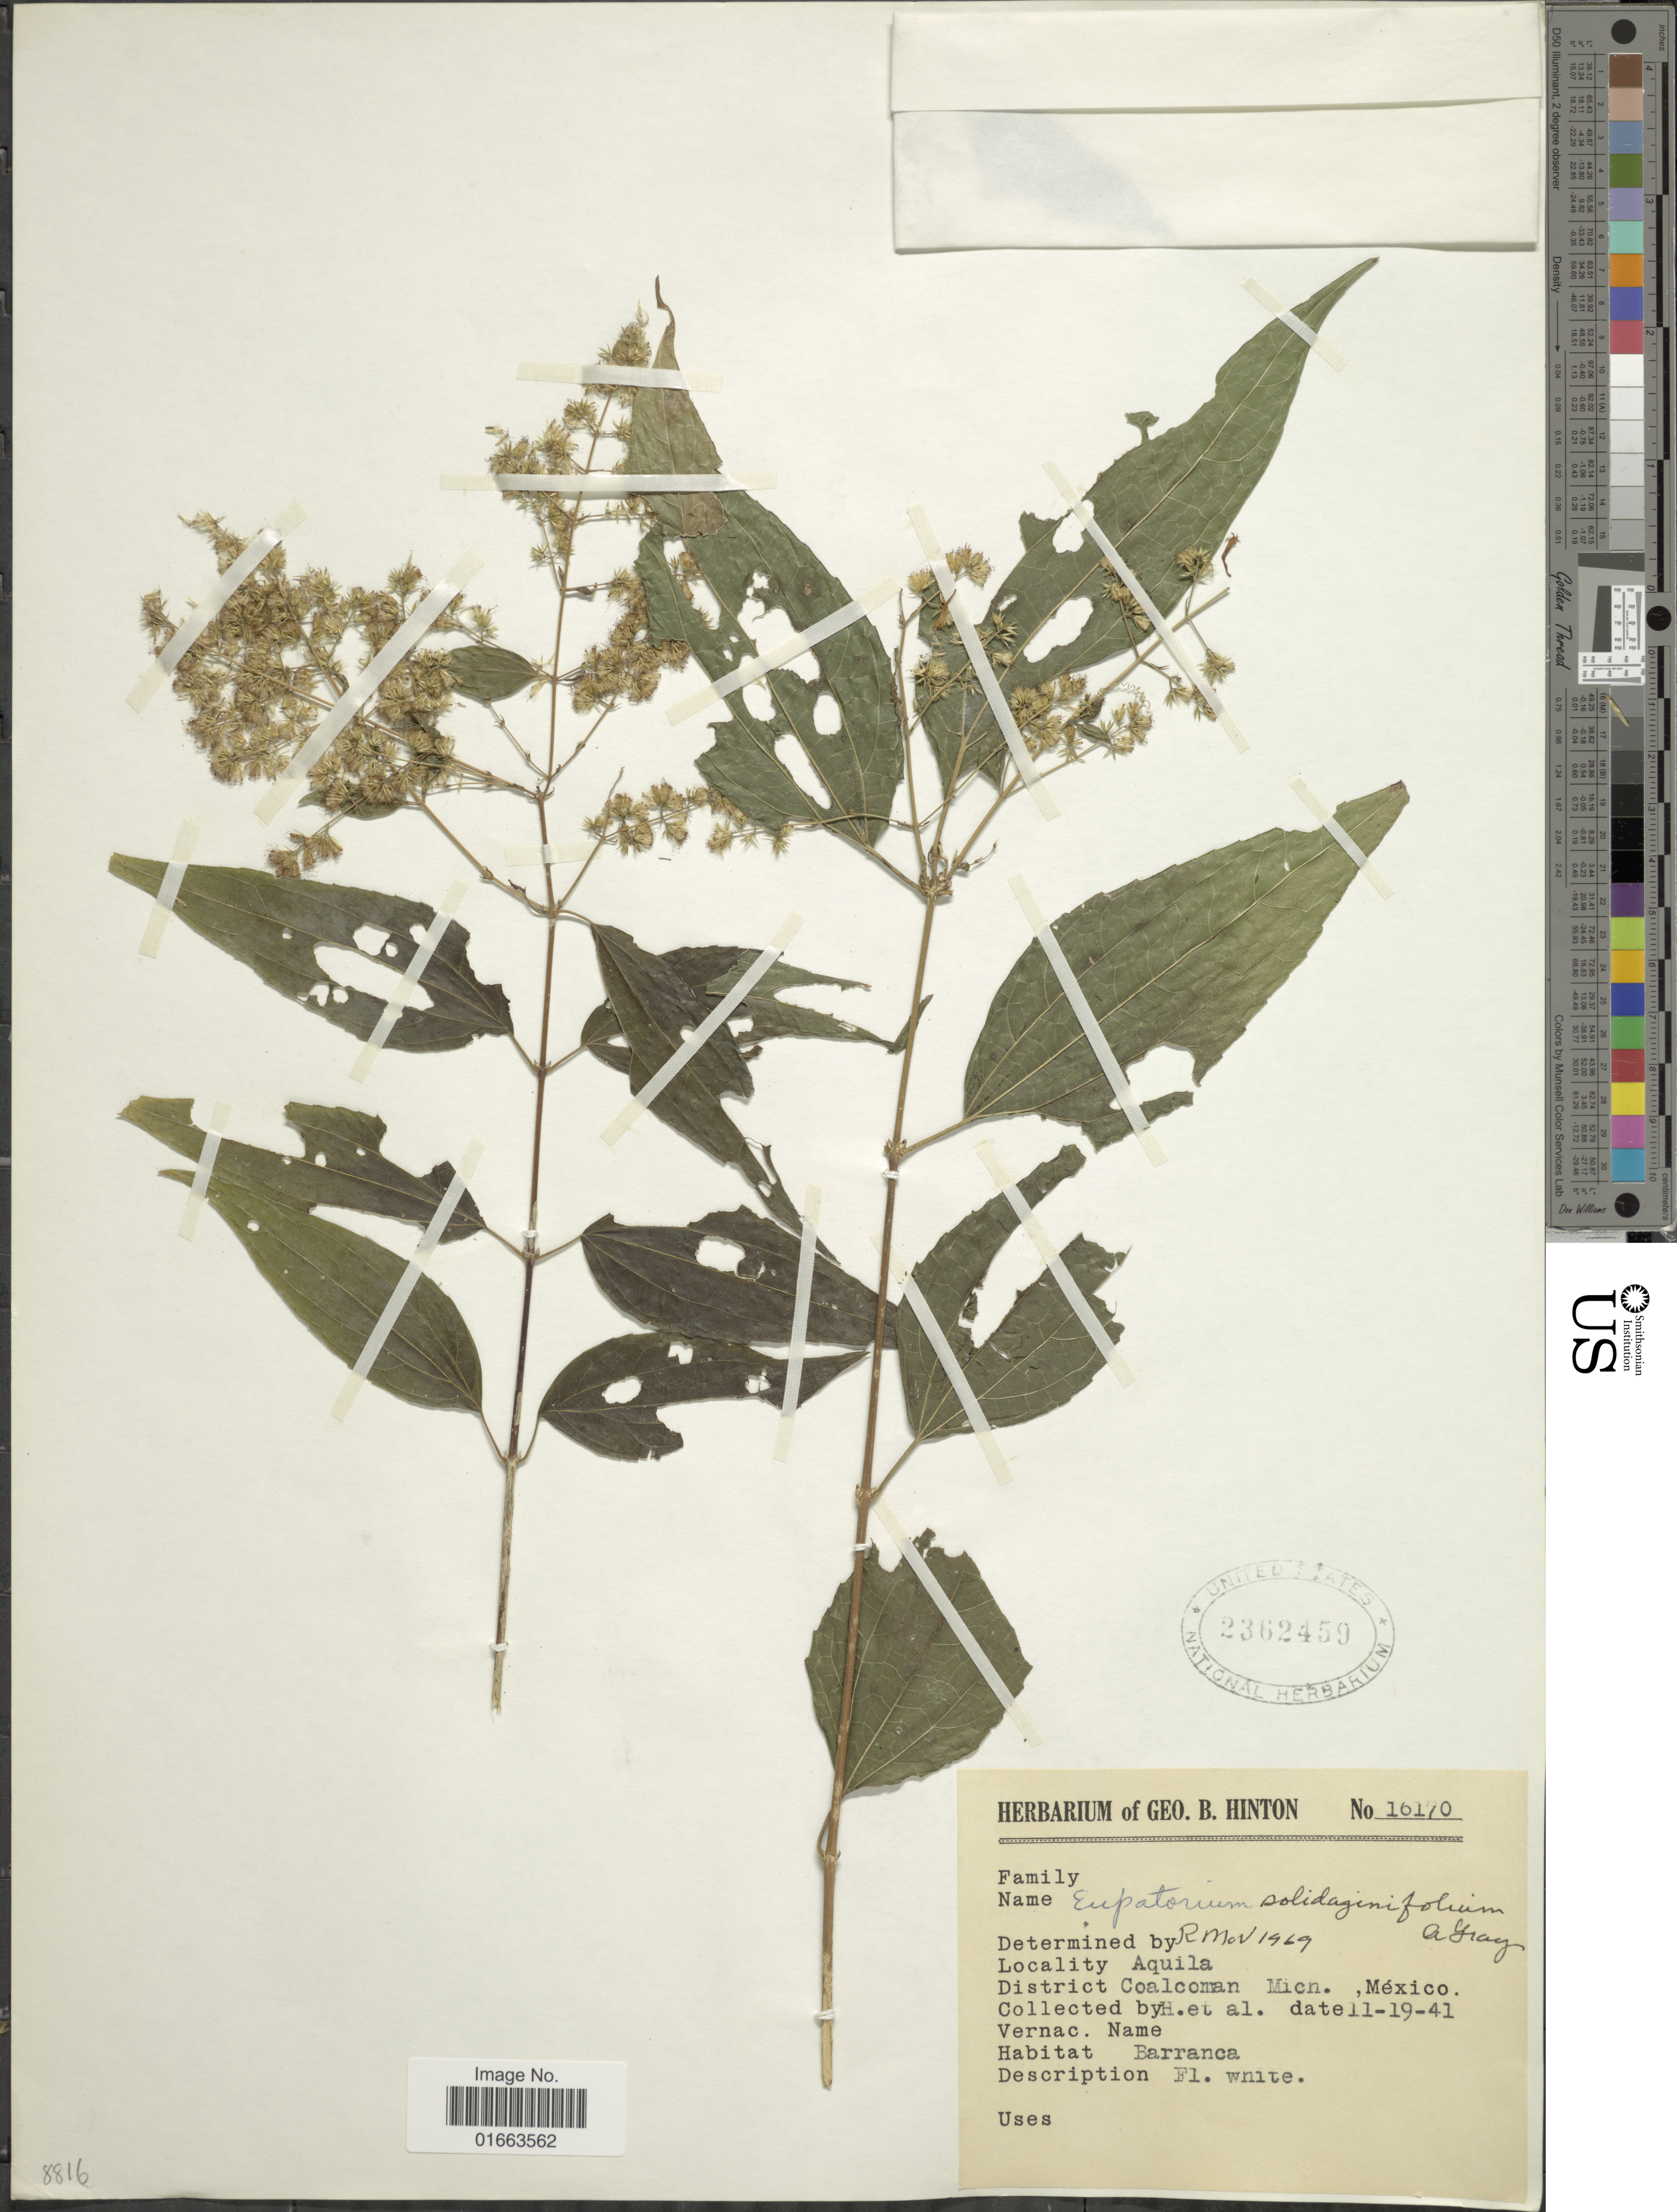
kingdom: Plantae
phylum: Tracheophyta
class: Magnoliopsida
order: Asterales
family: Asteraceae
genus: Koanophyllon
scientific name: Koanophyllon solidaginifolium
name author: (A. Gray) R.M. King & H. Rob.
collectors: G. B. Hinton & et al.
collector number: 16170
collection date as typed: Transcribed d/m/y: 19/11/41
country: Mexico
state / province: Michoacán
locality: Aquila, District Coalcoman, Barranca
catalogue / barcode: US 2362459